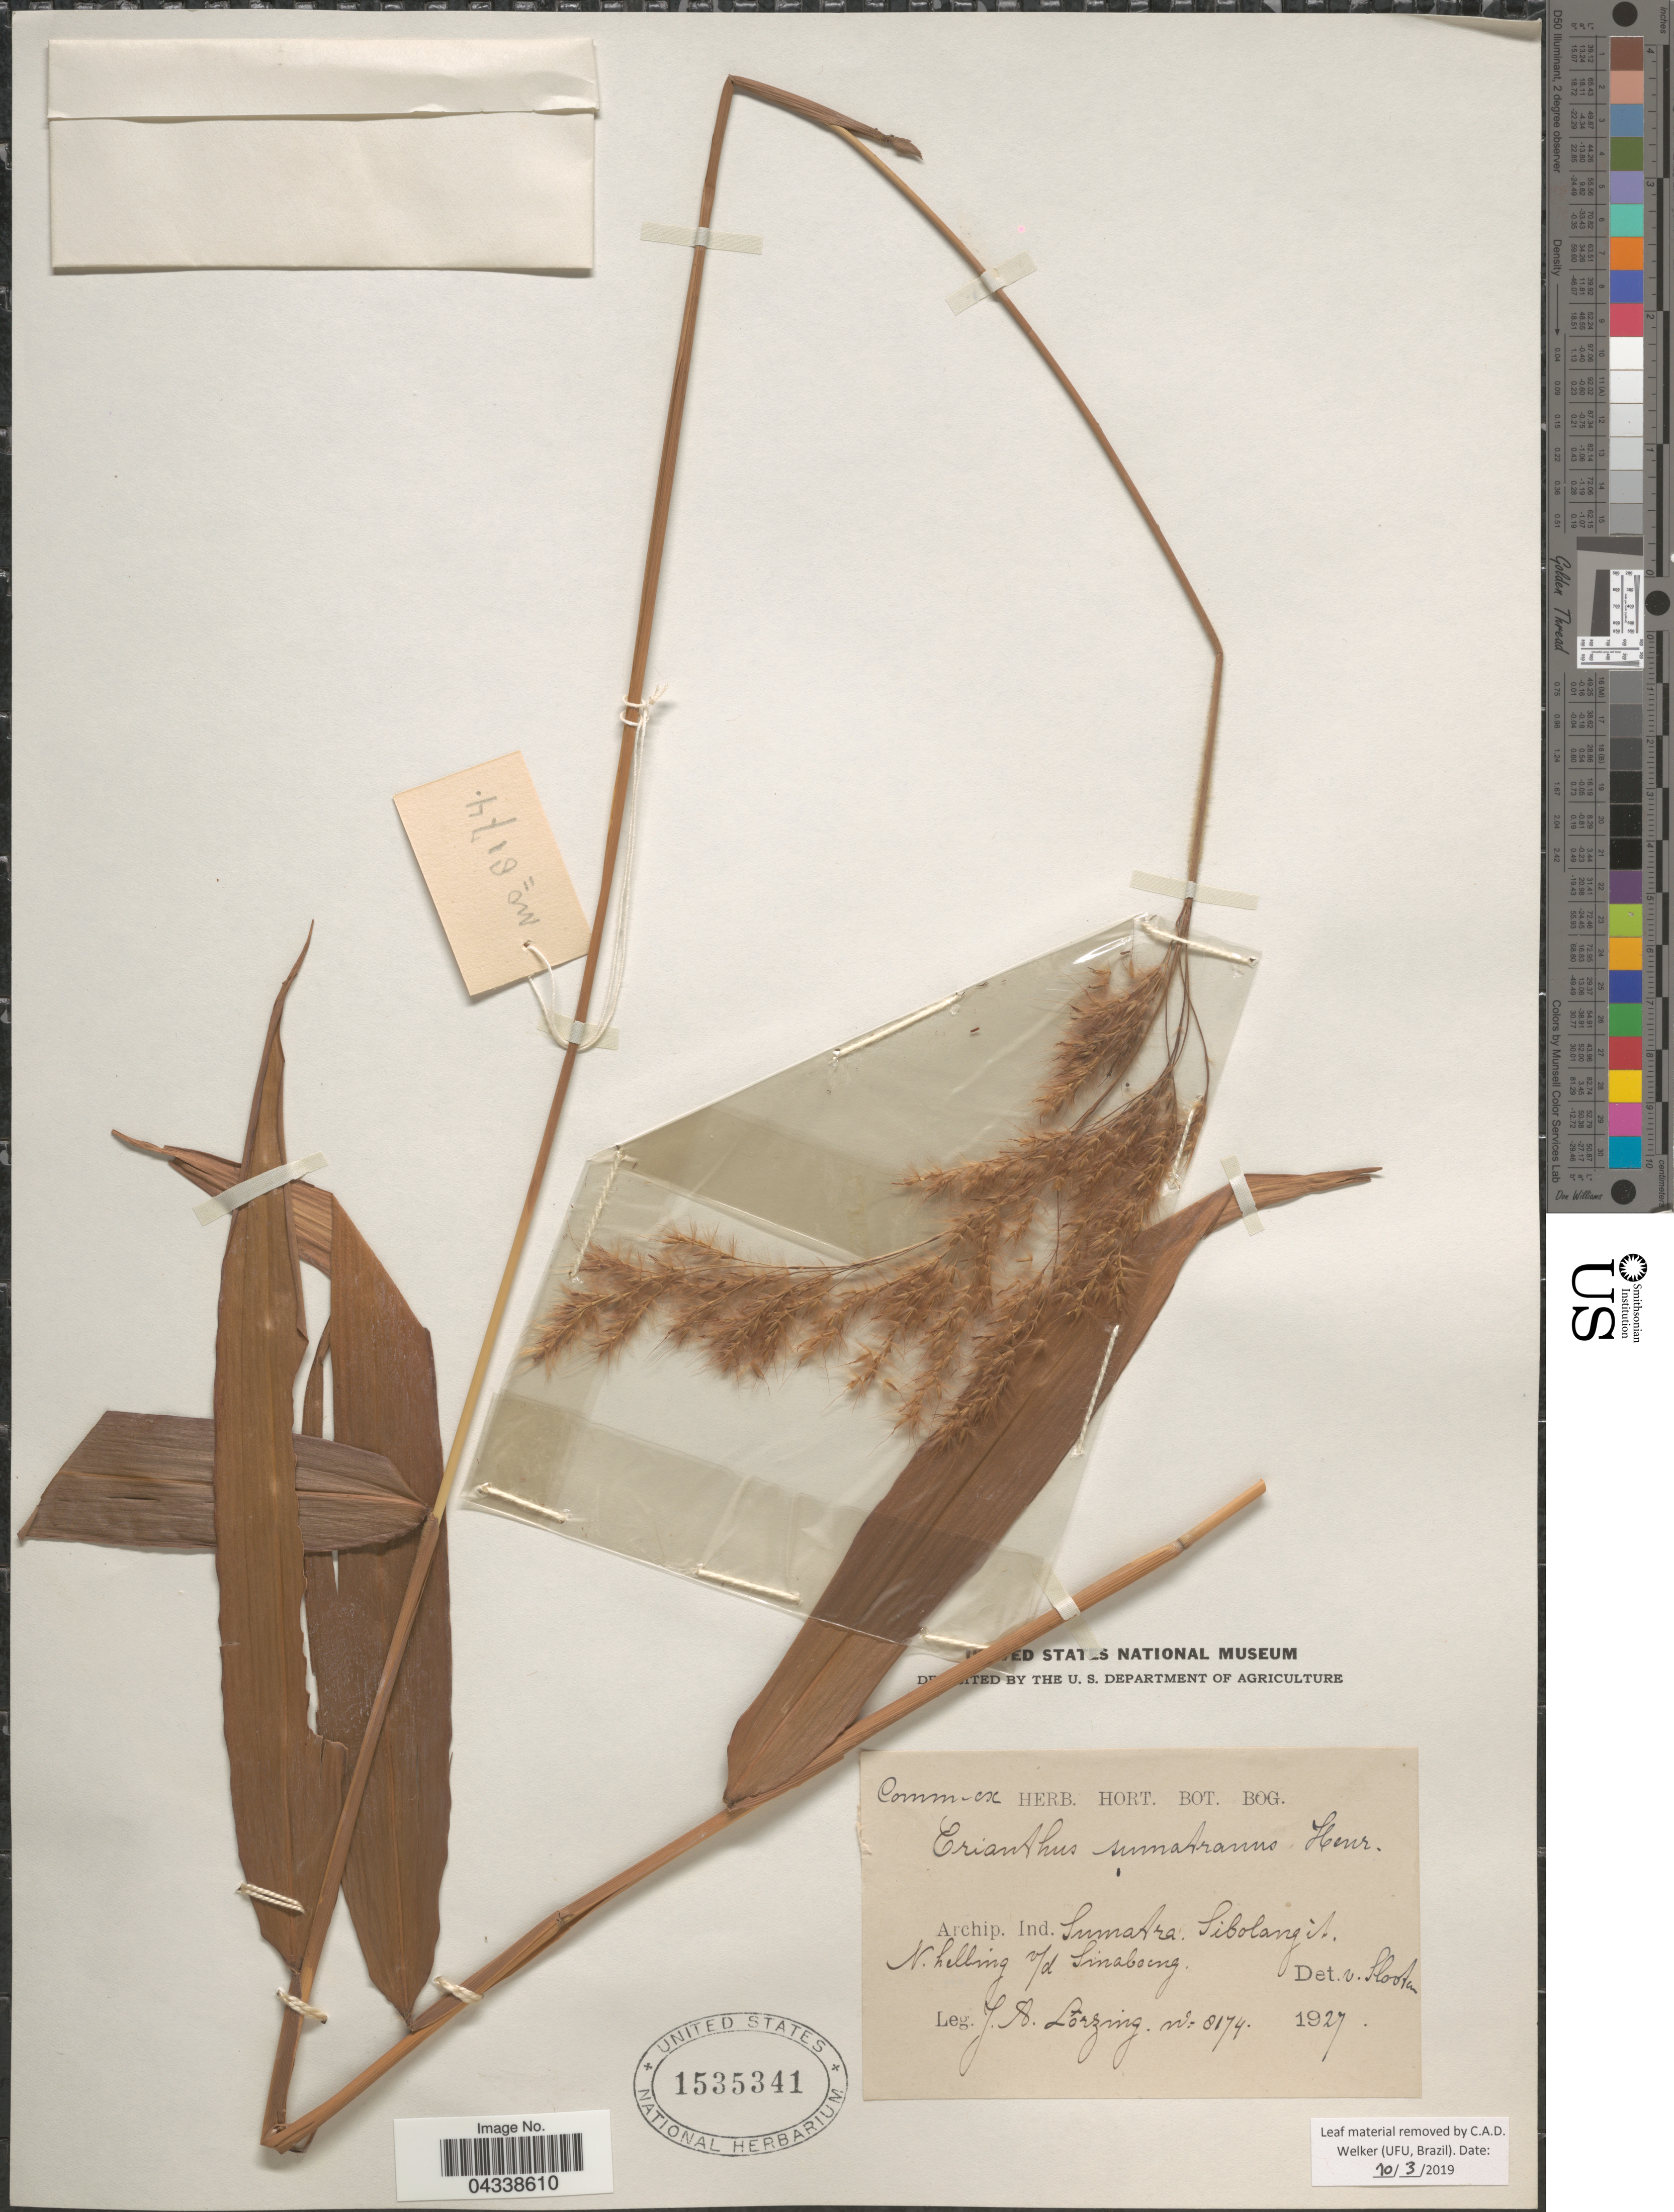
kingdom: Plantae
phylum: Tracheophyta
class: Liliopsida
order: Poales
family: Poaceae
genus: Saccharum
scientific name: Saccharum beccarii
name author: (Stapf) Cope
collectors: J. Lorzing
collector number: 8174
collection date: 1927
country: Indonesia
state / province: Sumatra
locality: Archip. Ind. Sibolangit. N. helling v/d Sinaboeng.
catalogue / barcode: US 1535341